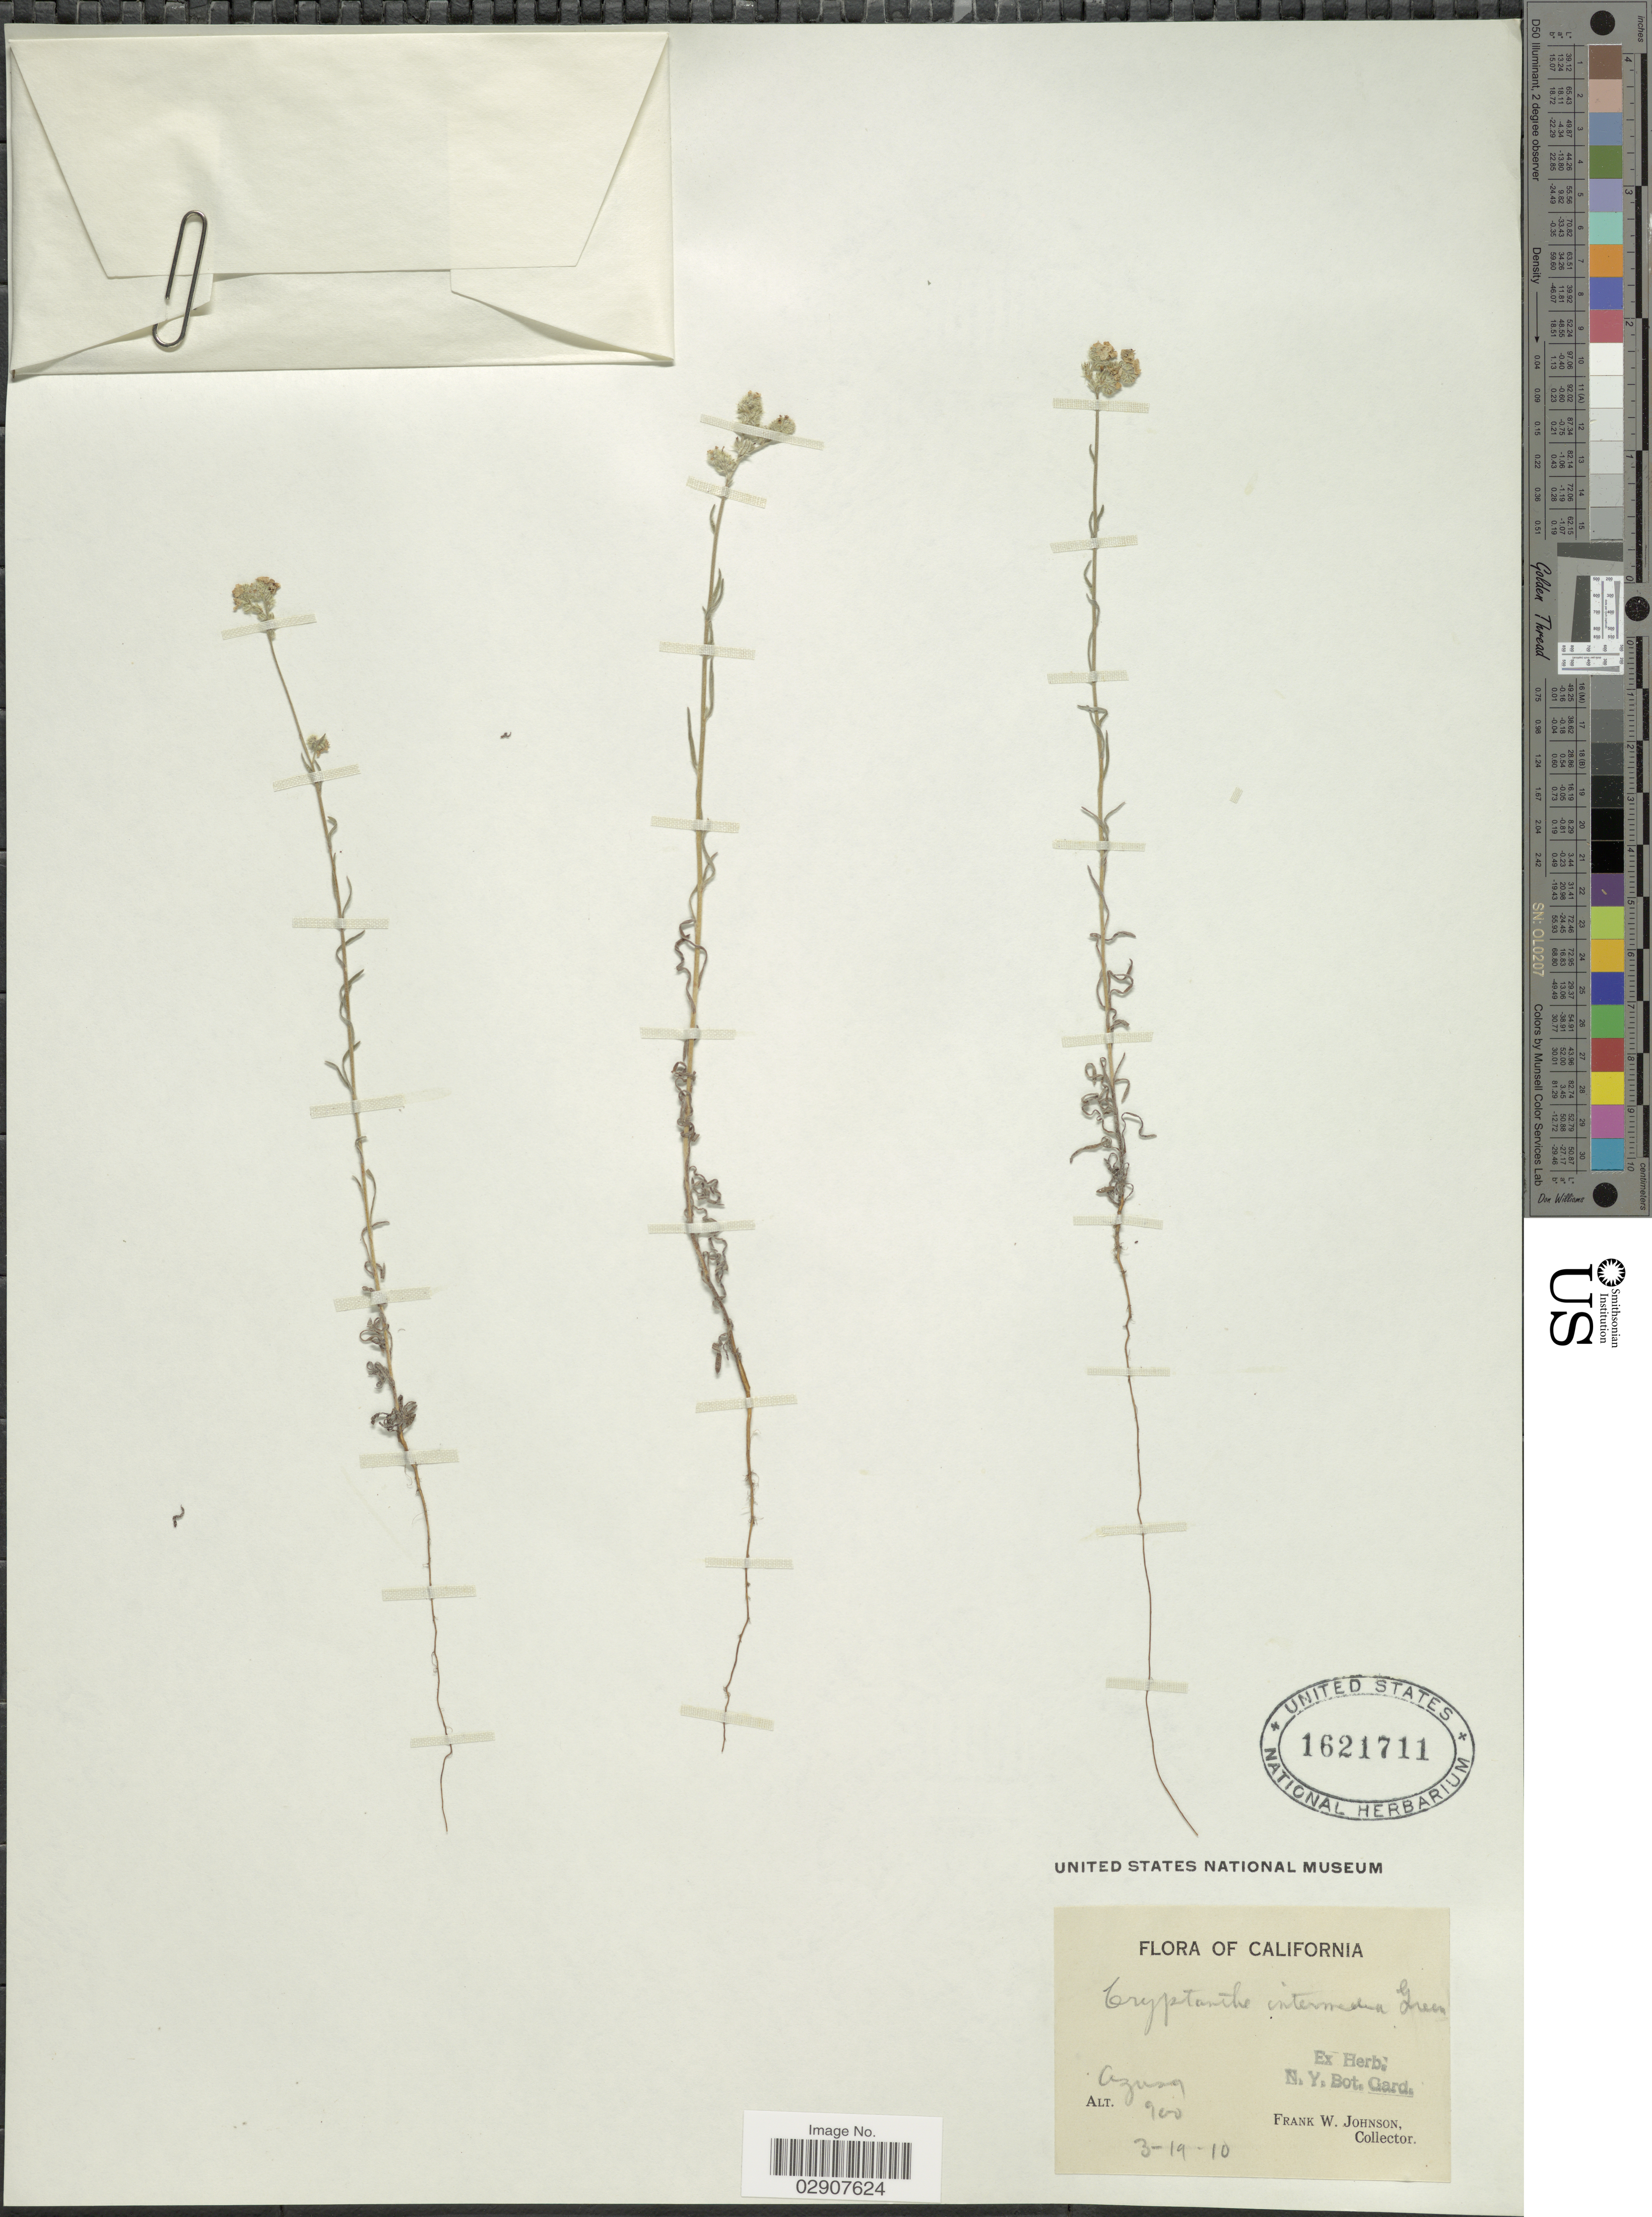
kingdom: Plantae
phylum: Tracheophyta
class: Magnoliopsida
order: Boraginales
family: Boraginaceae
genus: Cryptantha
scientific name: Cryptantha intermedia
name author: (A. Gray) Greene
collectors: F. W. Johnson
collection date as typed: Transcribed d/m/y: 19/3/10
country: United States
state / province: California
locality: Azusa.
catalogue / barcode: US 1621711